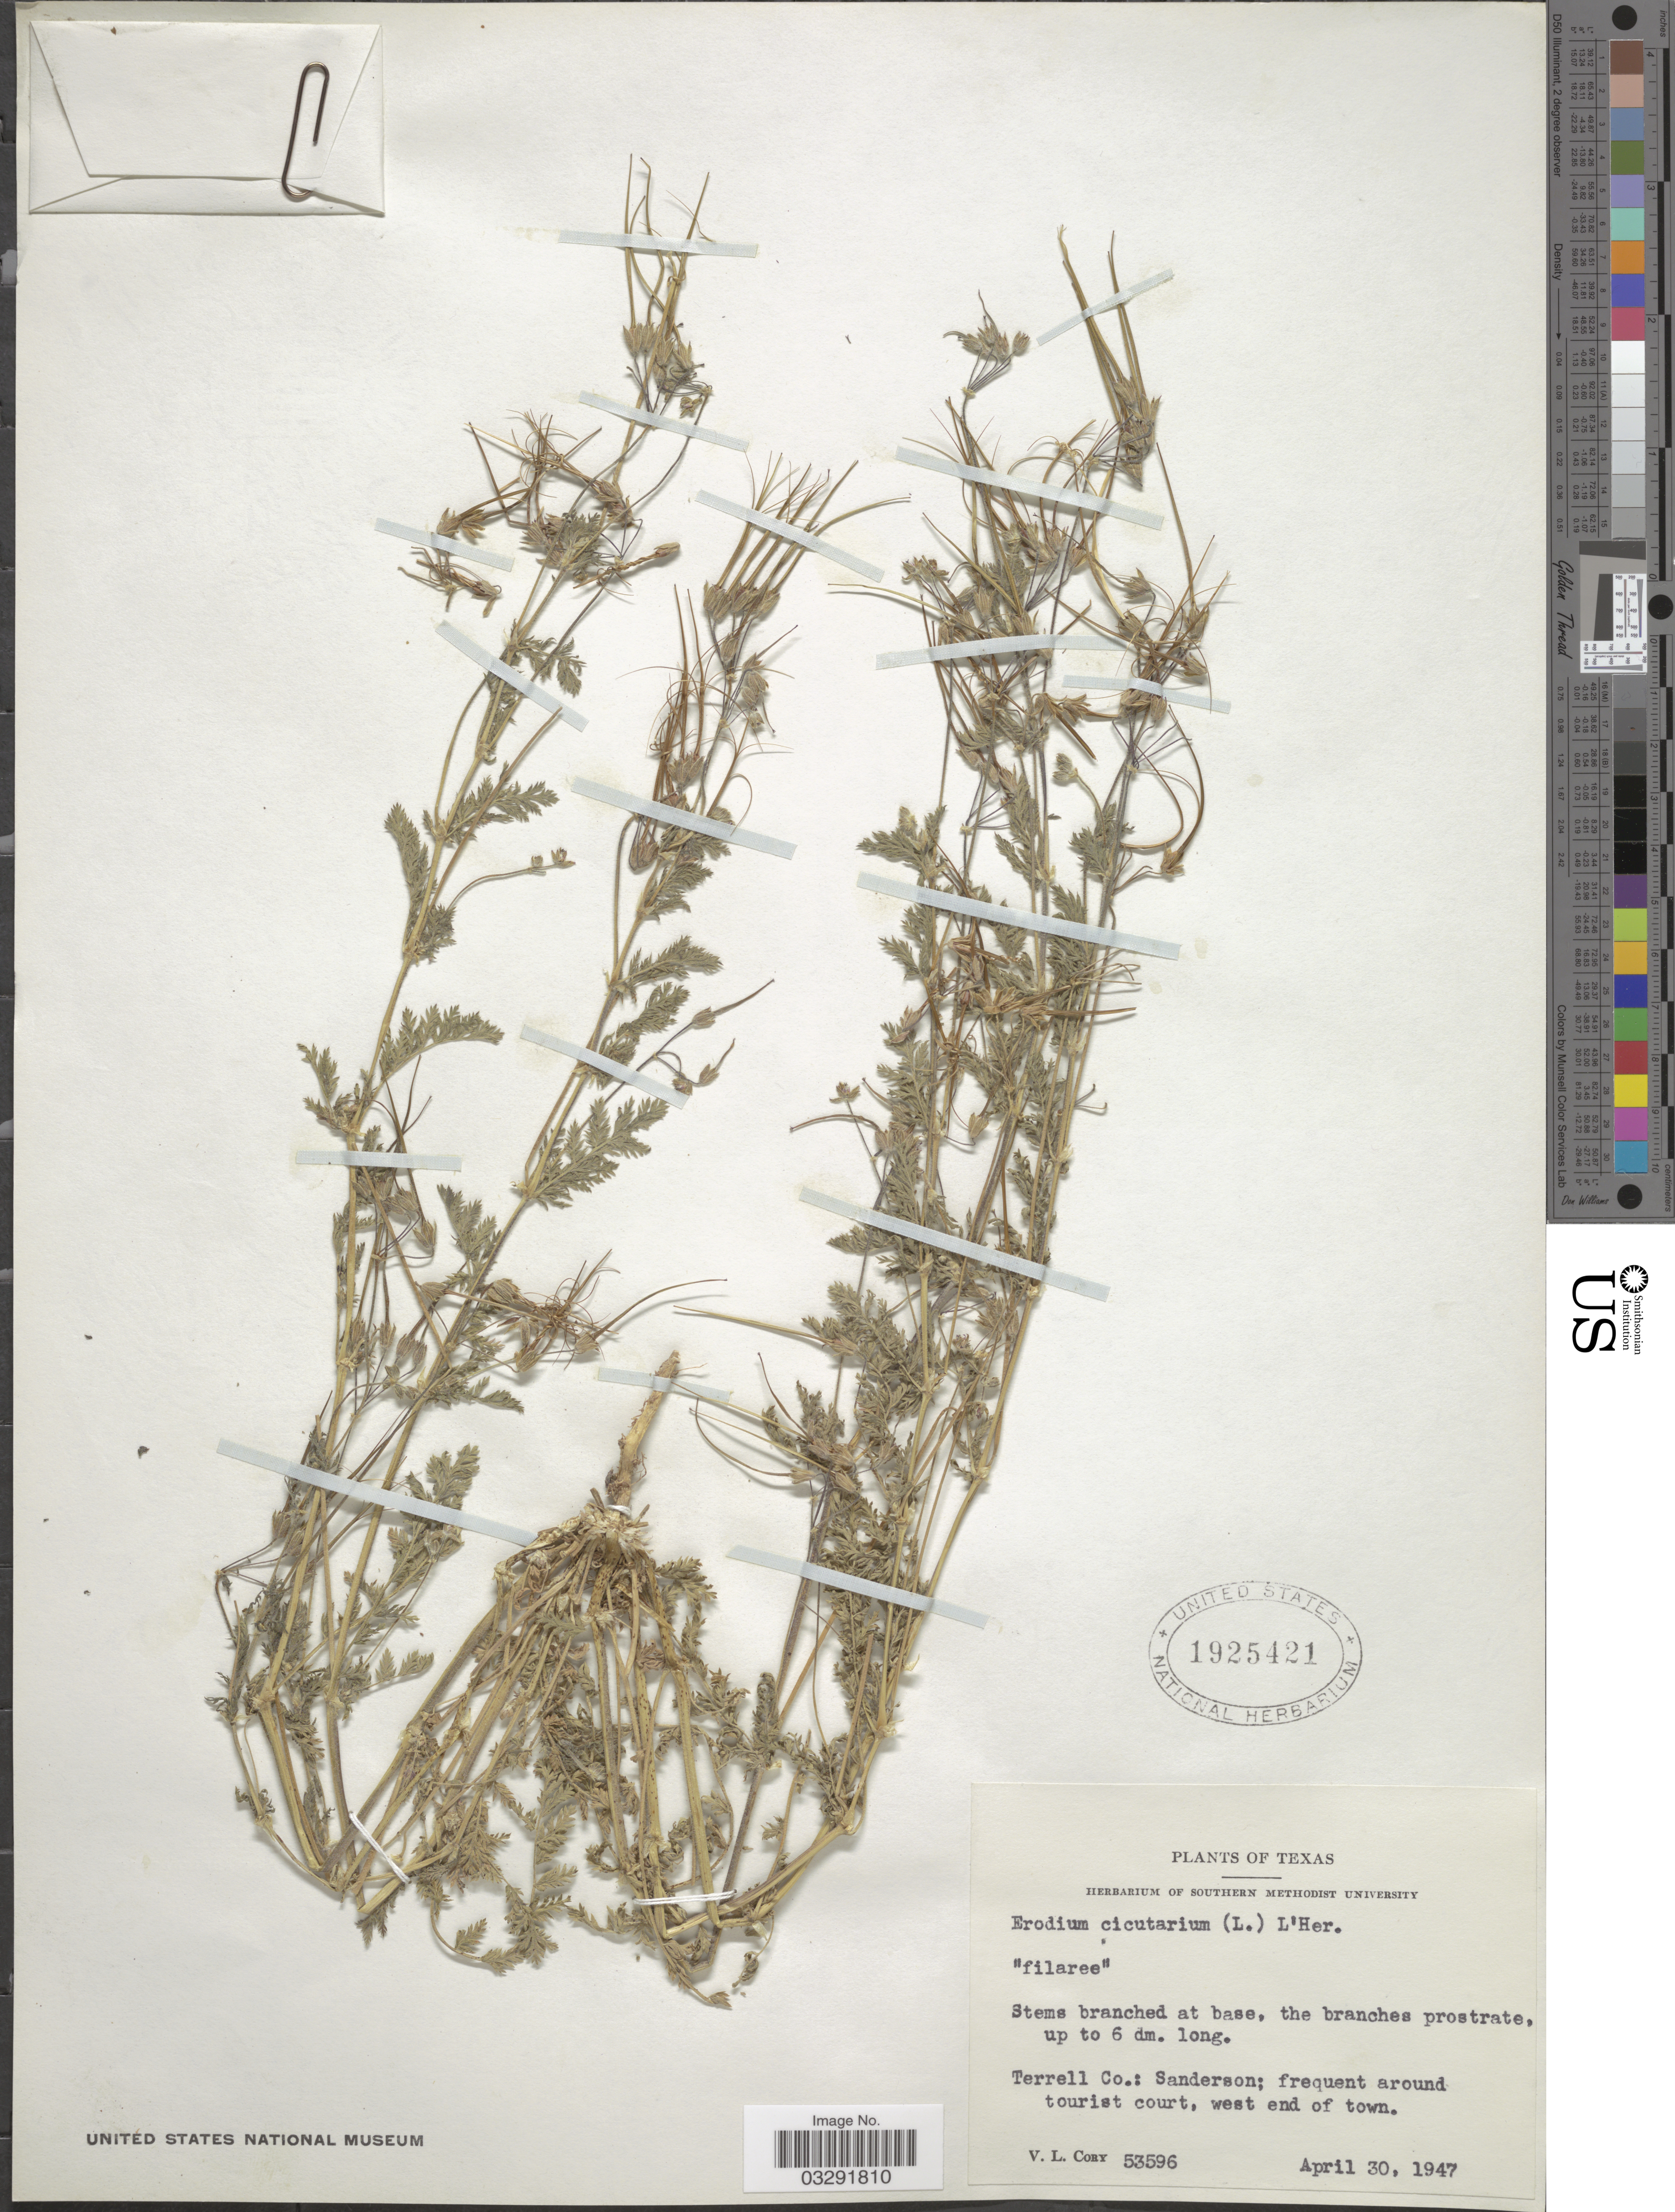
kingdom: Plantae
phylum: Tracheophyta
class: Magnoliopsida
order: Geraniales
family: Geraniaceae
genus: Erodium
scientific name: Erodium cicutarium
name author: (L.) L'Hér.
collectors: V. Cory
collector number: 53596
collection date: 1947-04-30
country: United States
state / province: Texas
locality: Terrell Co.: Sanderson, frequent around tourist court, west end of town.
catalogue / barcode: US 1925421